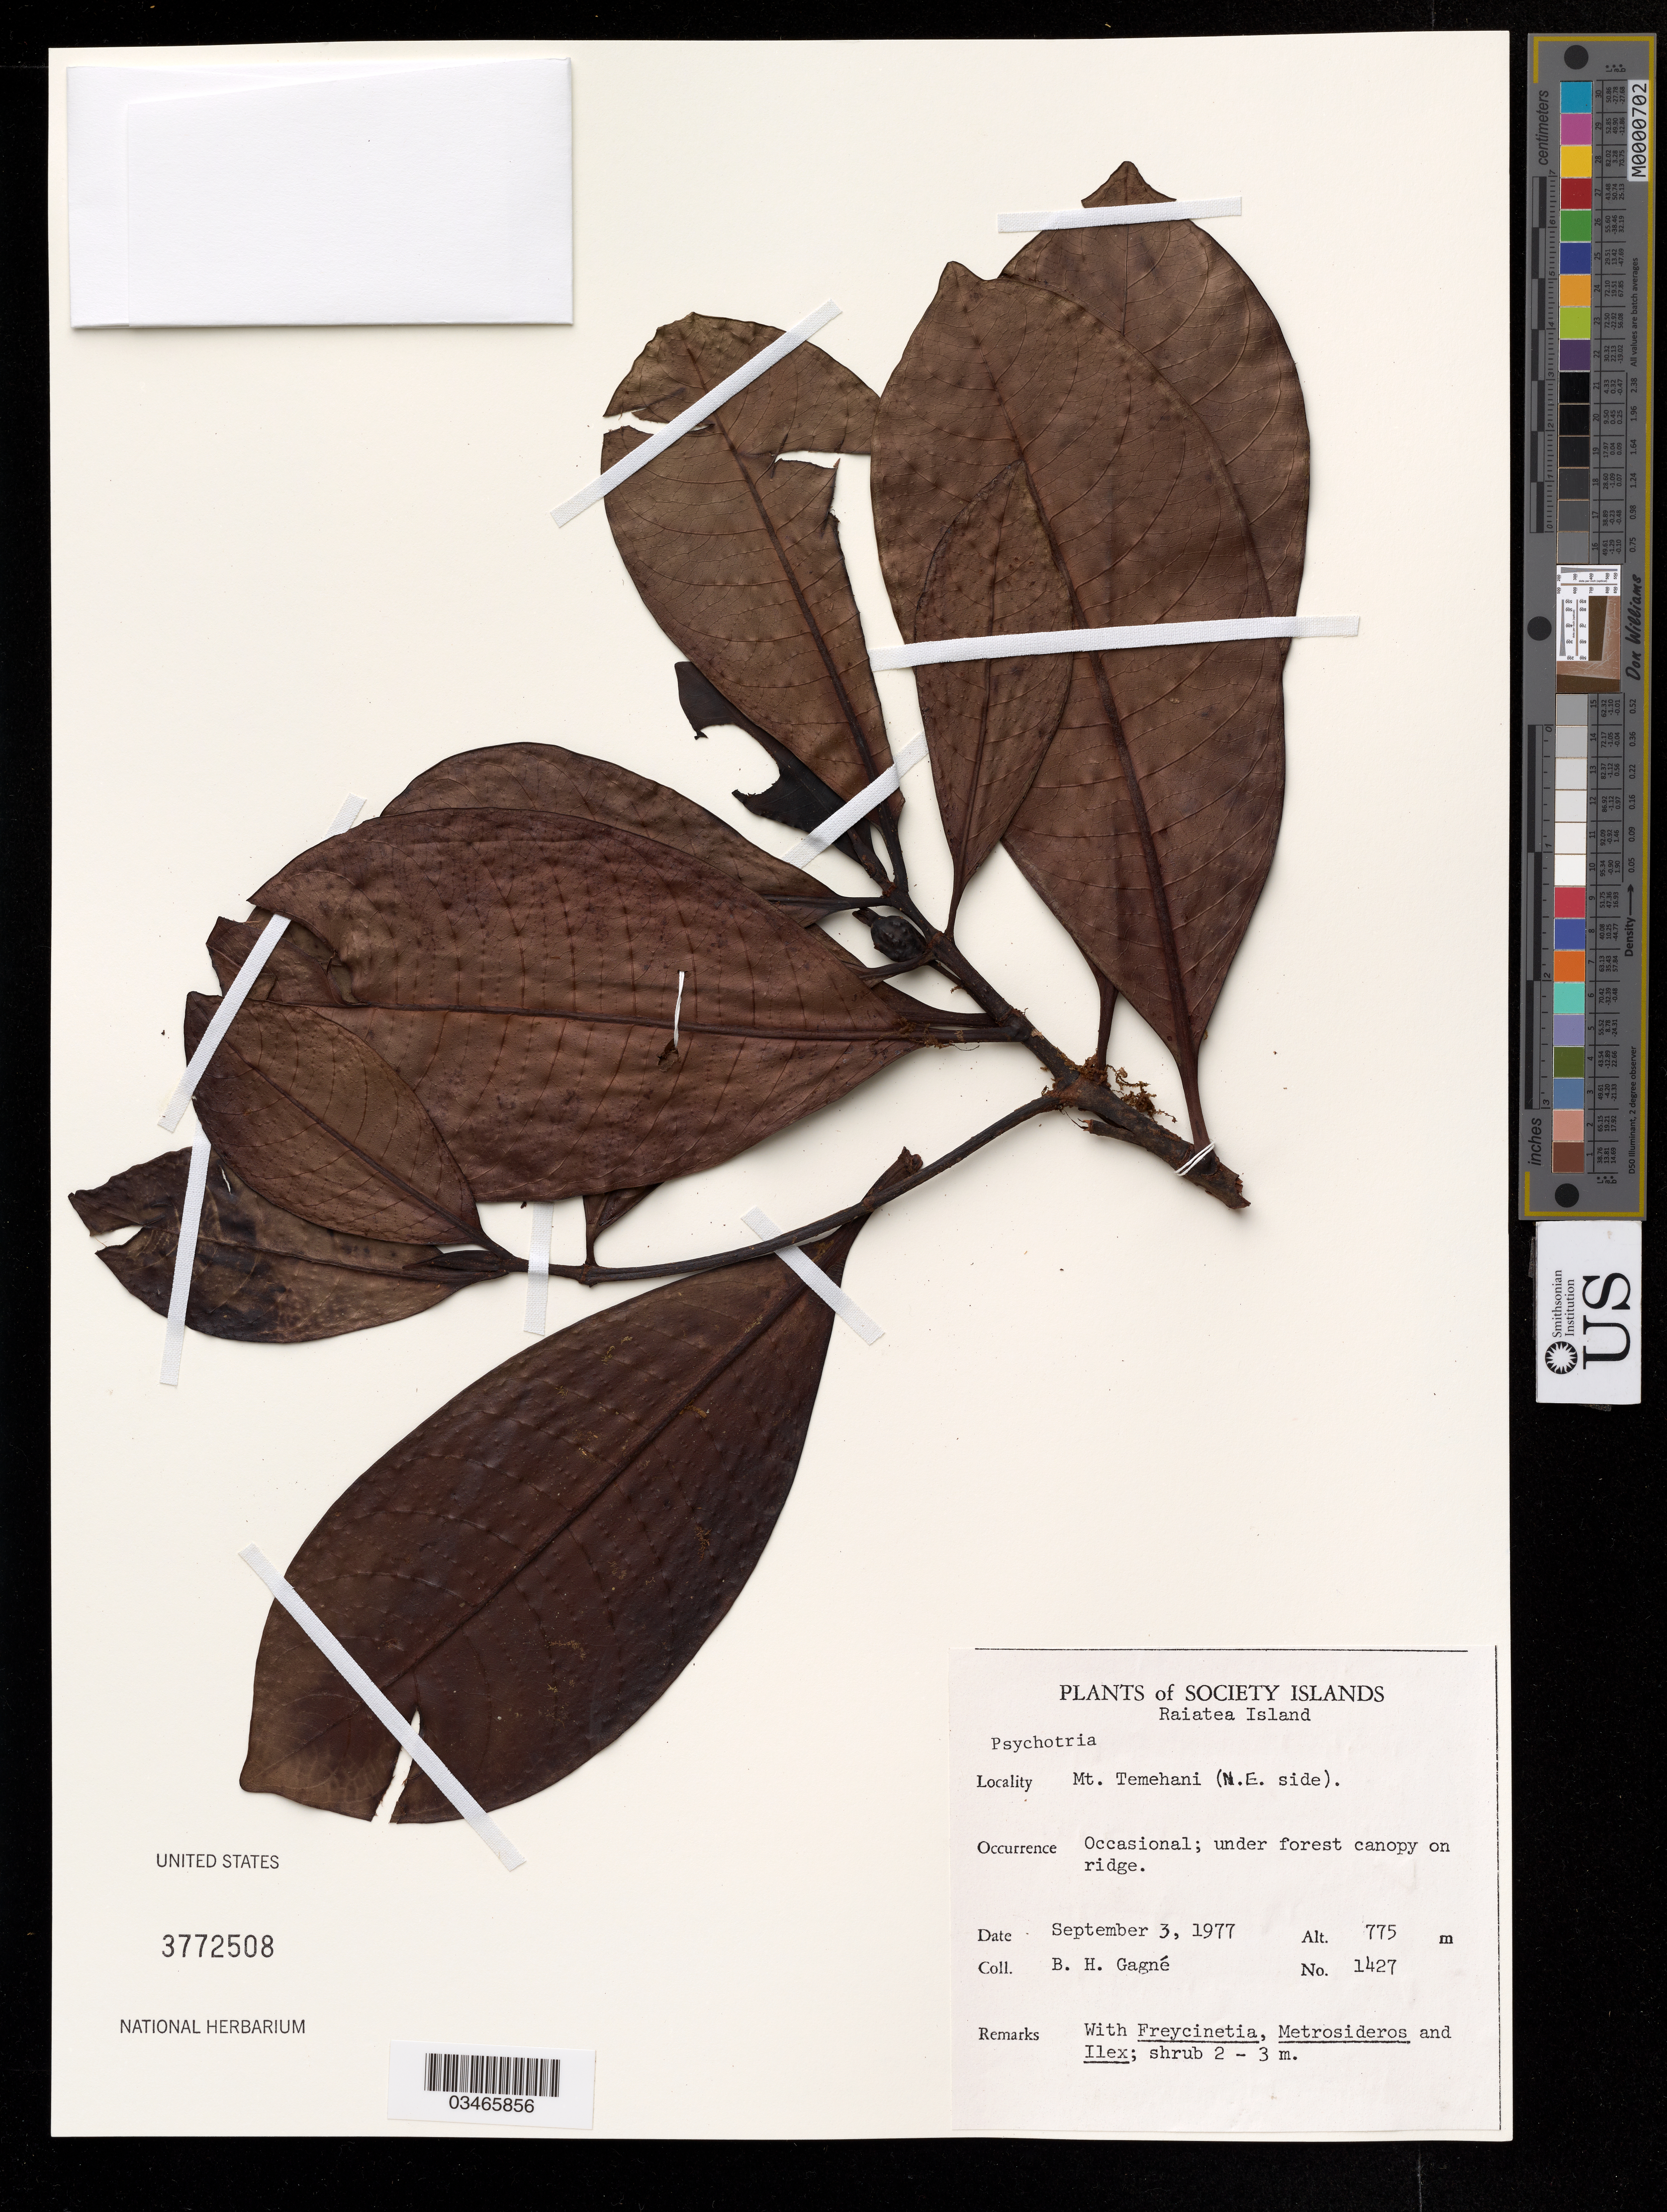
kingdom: Plantae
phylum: Tracheophyta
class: Magnoliopsida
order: Gentianales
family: Rubiaceae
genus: Psychotria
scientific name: Psychotria sp.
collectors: B. Gagné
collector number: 1427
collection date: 1977-09-03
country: French Polynesia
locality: Raiatea Island, Mt. Temehani (N.E. side).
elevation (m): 775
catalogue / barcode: US 3772508